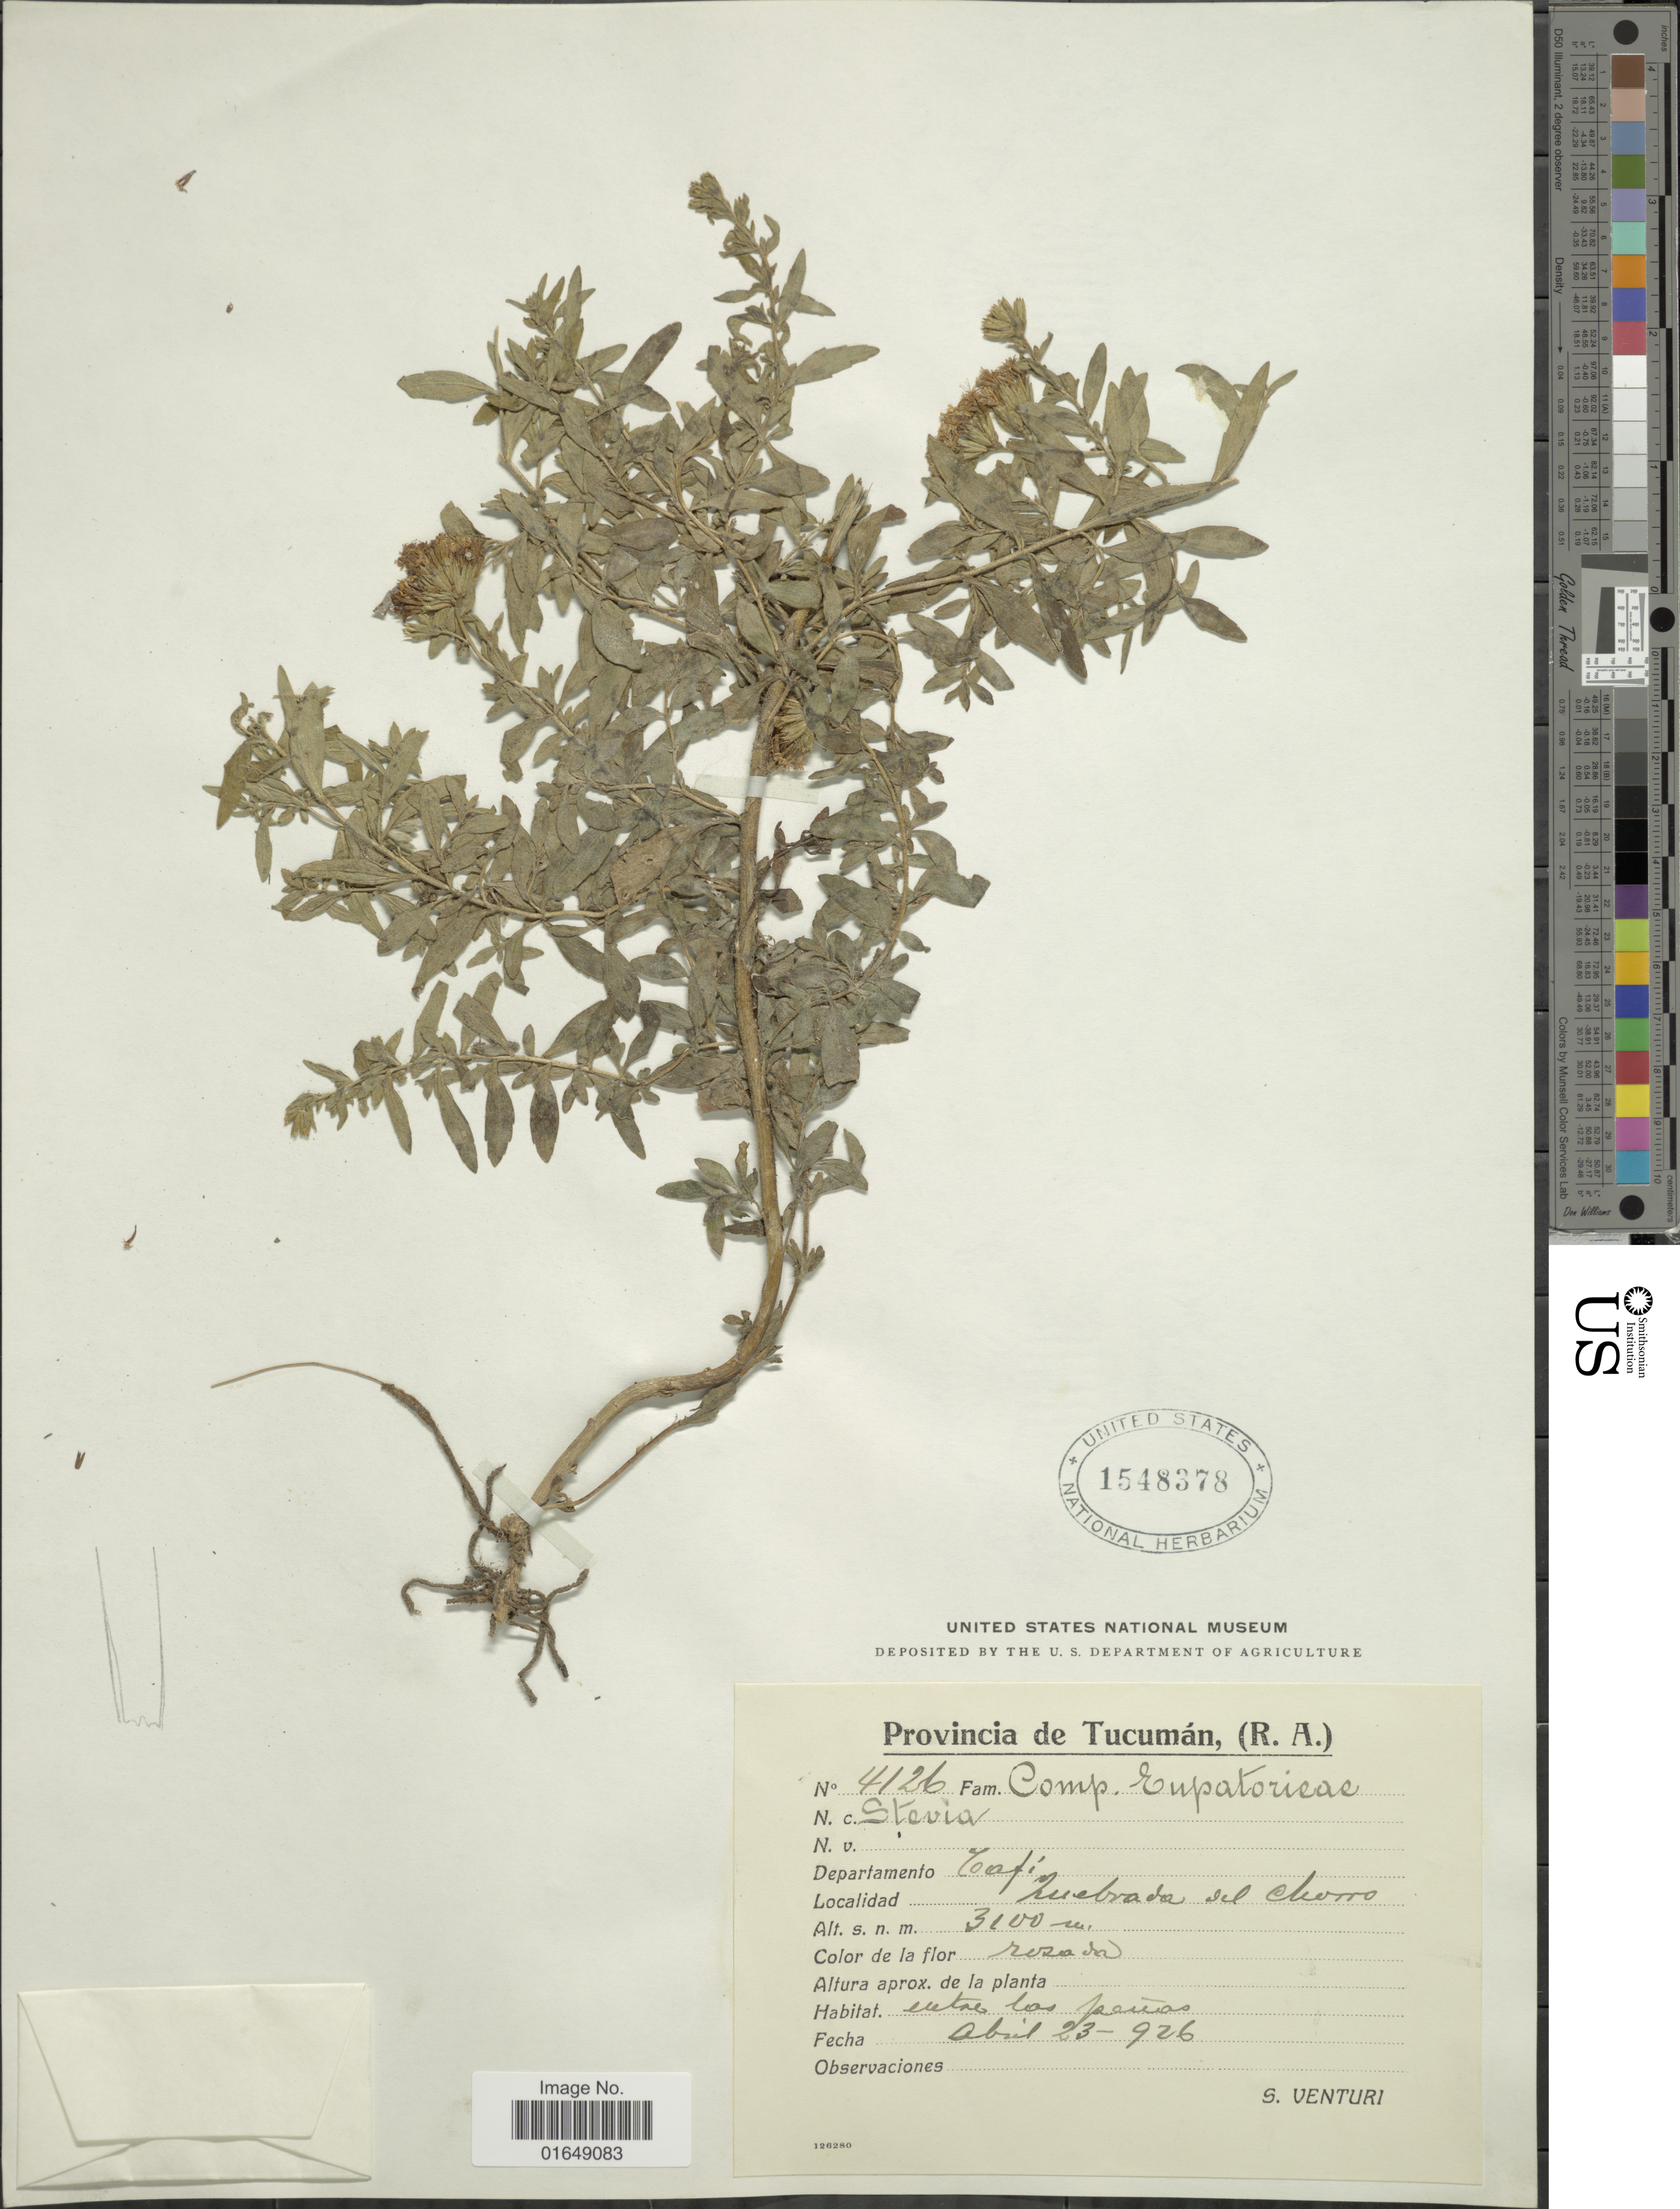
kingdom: Plantae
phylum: Tracheophyta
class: Magnoliopsida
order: Asterales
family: Asteraceae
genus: Stevia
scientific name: Stevia sp.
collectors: S. Venturi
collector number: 4126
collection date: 1926-04-23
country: Argentina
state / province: Tucuman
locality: (R.A.) Departamento Tafi, Quebrada del Chorro.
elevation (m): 3100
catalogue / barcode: US 1548378